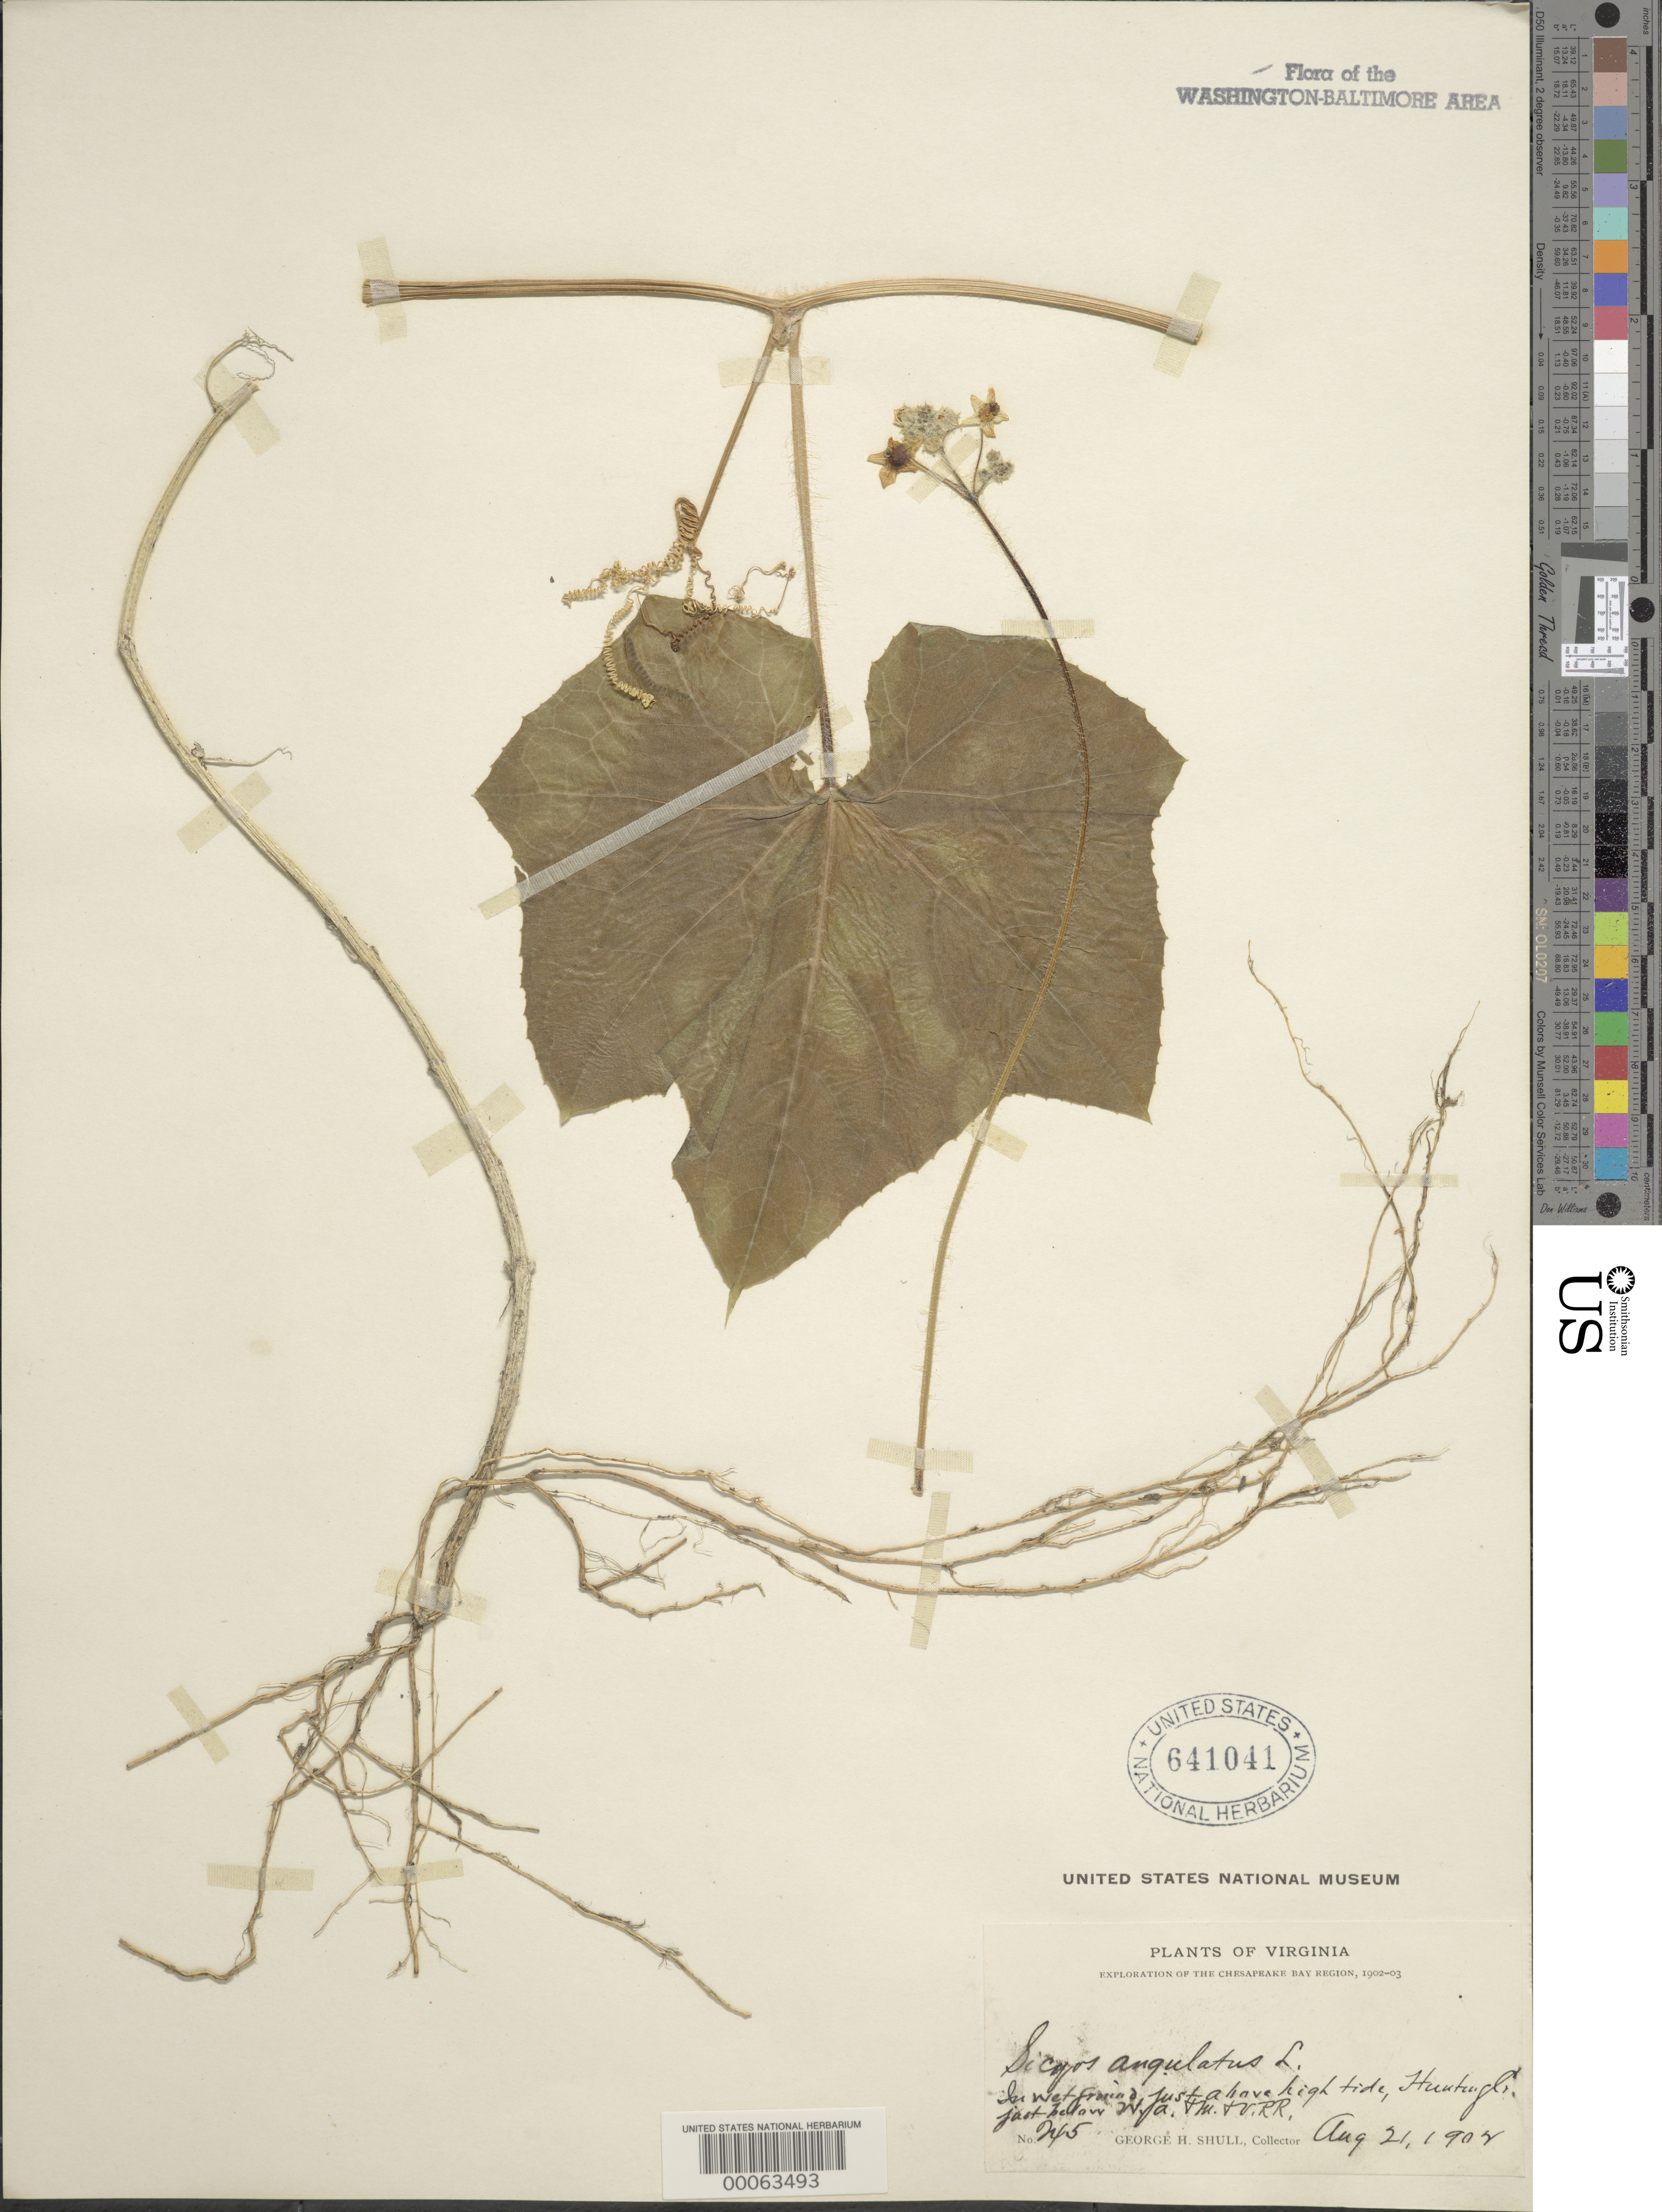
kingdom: Plantae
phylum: Tracheophyta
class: Magnoliopsida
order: Cucurbitales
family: Cucurbitaceae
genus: Sicyos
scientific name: Sicyos angulatus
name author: L.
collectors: G. H. Shull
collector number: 245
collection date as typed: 21 Aug 1902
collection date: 1902-08-21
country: United States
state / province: Virginia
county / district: Fairfax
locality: Hunting Creek below Railroad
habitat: Wet ground above high tide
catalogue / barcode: US 641041